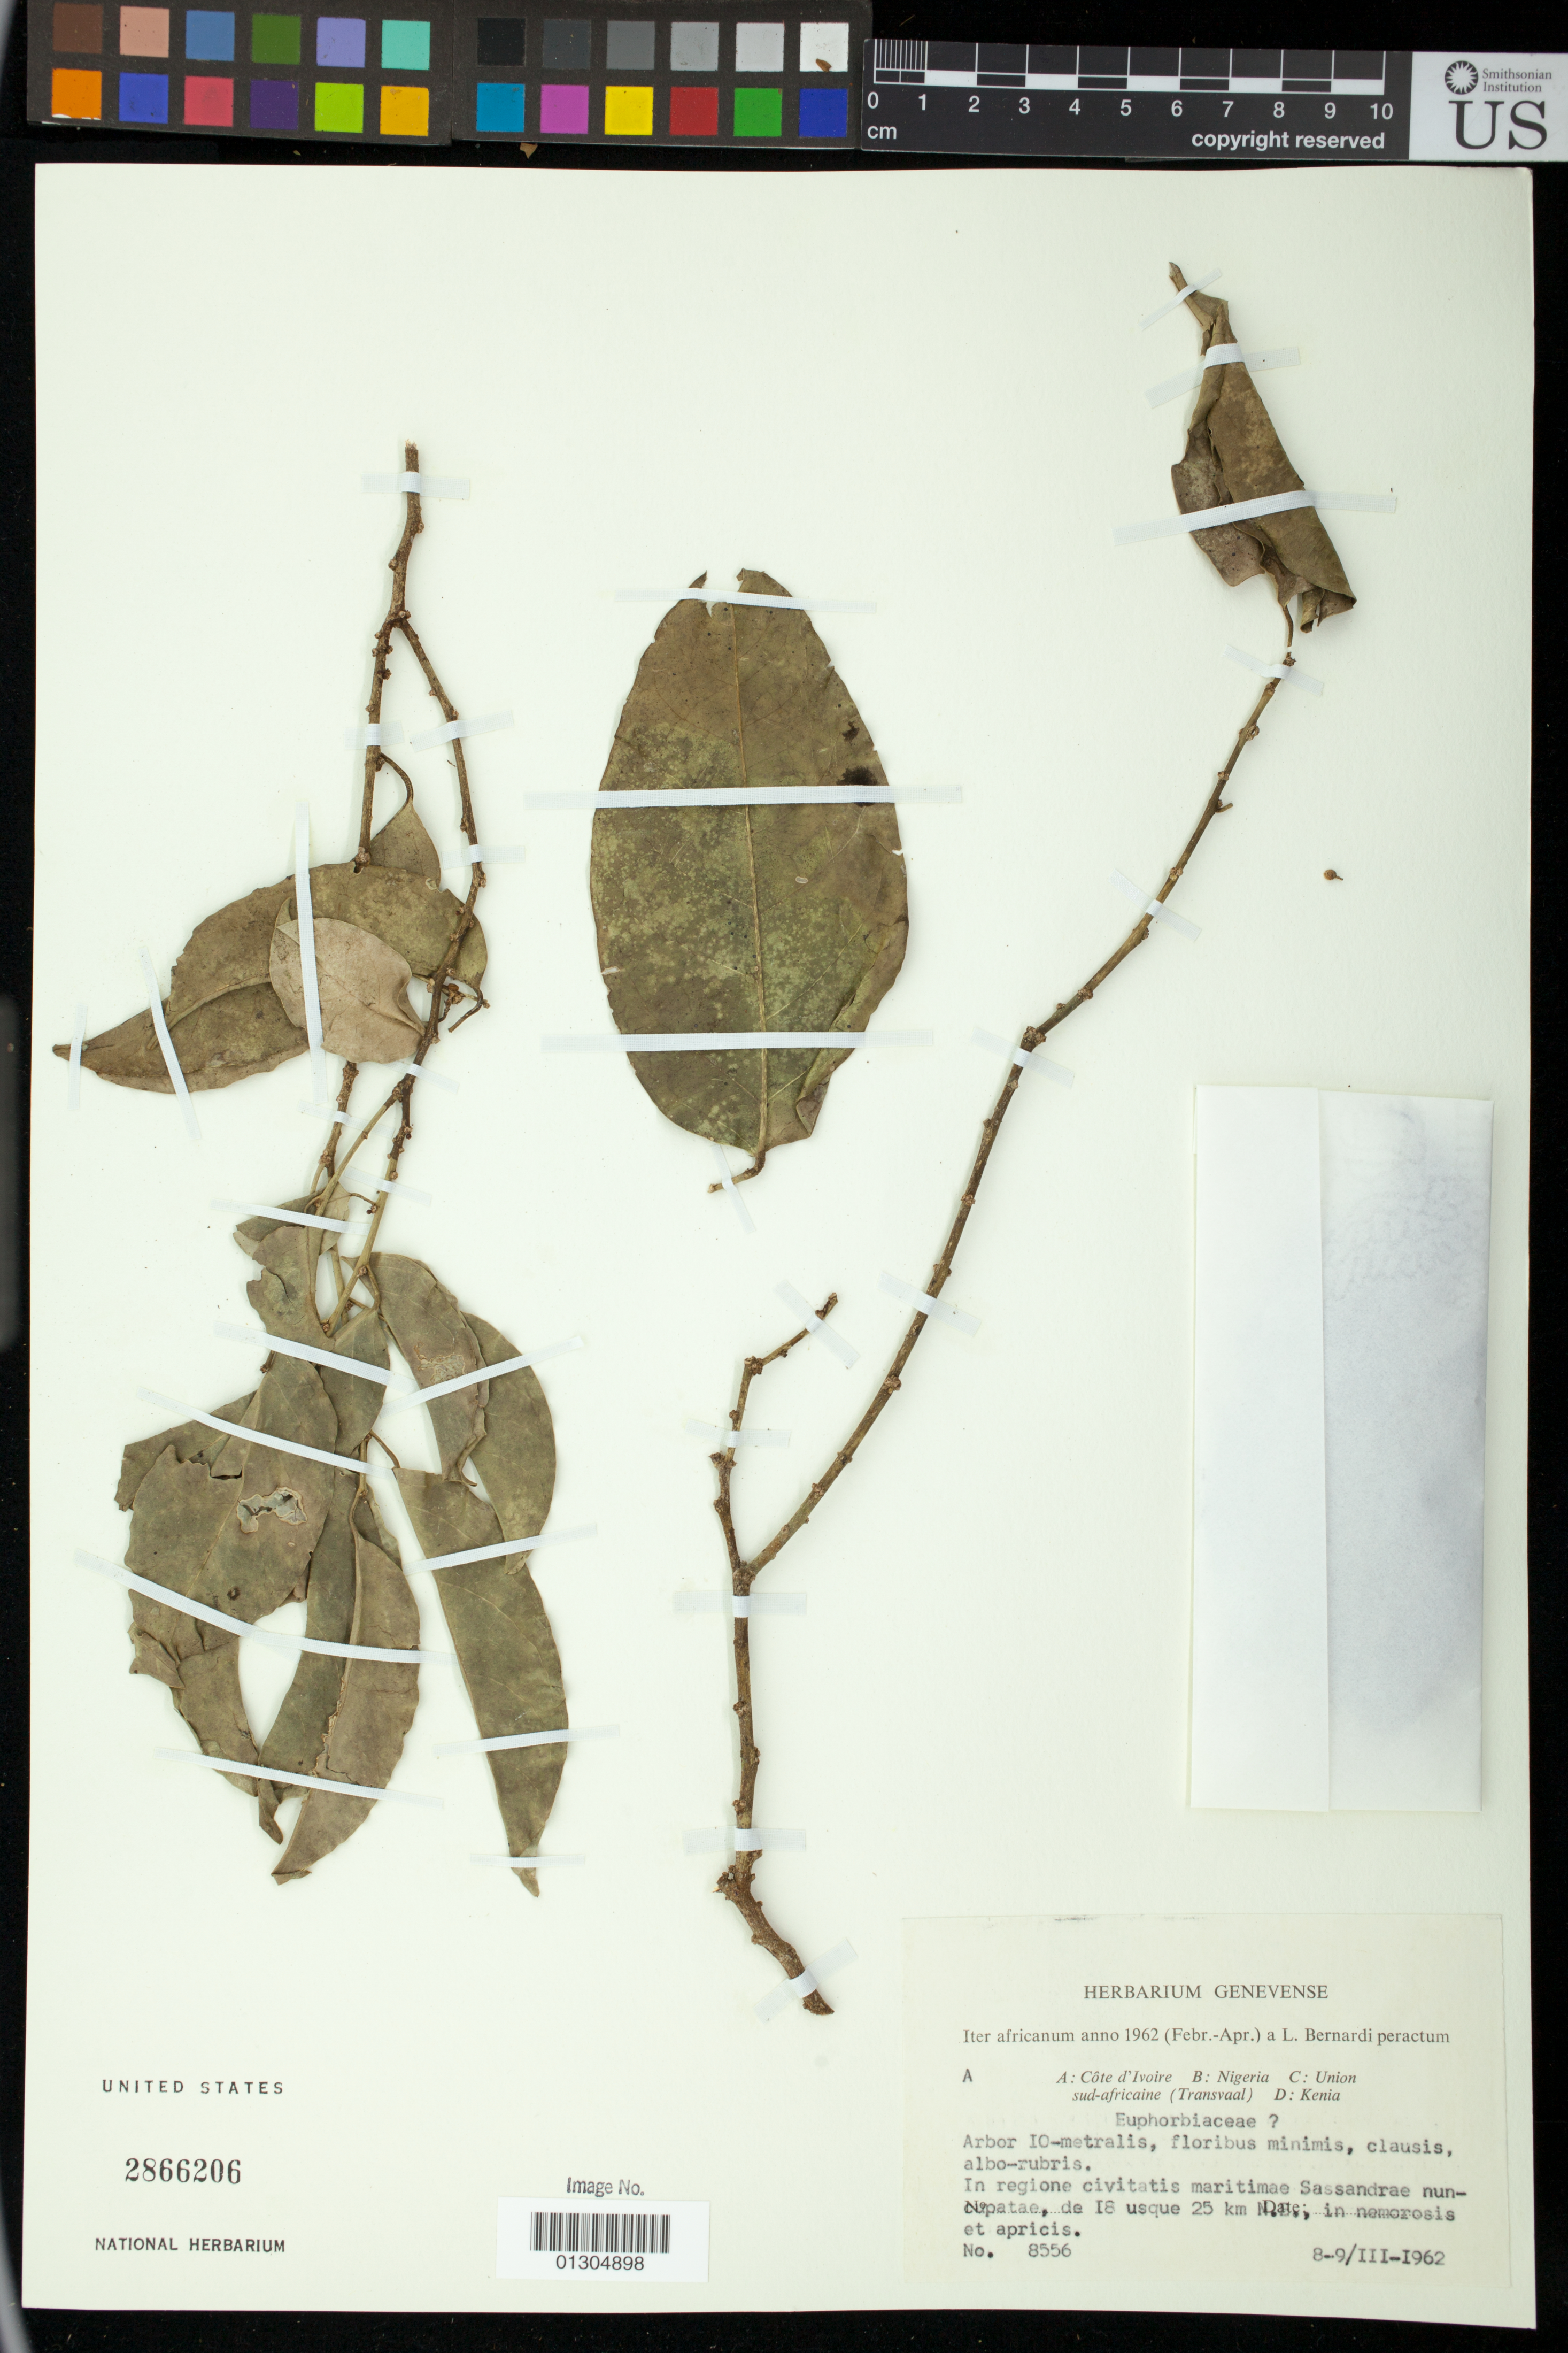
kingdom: Plantae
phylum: Tracheophyta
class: Magnoliopsida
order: Malpighiales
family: Euphorbiaceae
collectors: L. Bernardi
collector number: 8556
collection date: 1962-03-08/1962-03-09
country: Ivory Coast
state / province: Bas-Sassandra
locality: In regione civitatis maritimae Sassandrae (Sassandra) nuncupatae, de I8 usque 25 km N.E.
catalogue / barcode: US 2866206